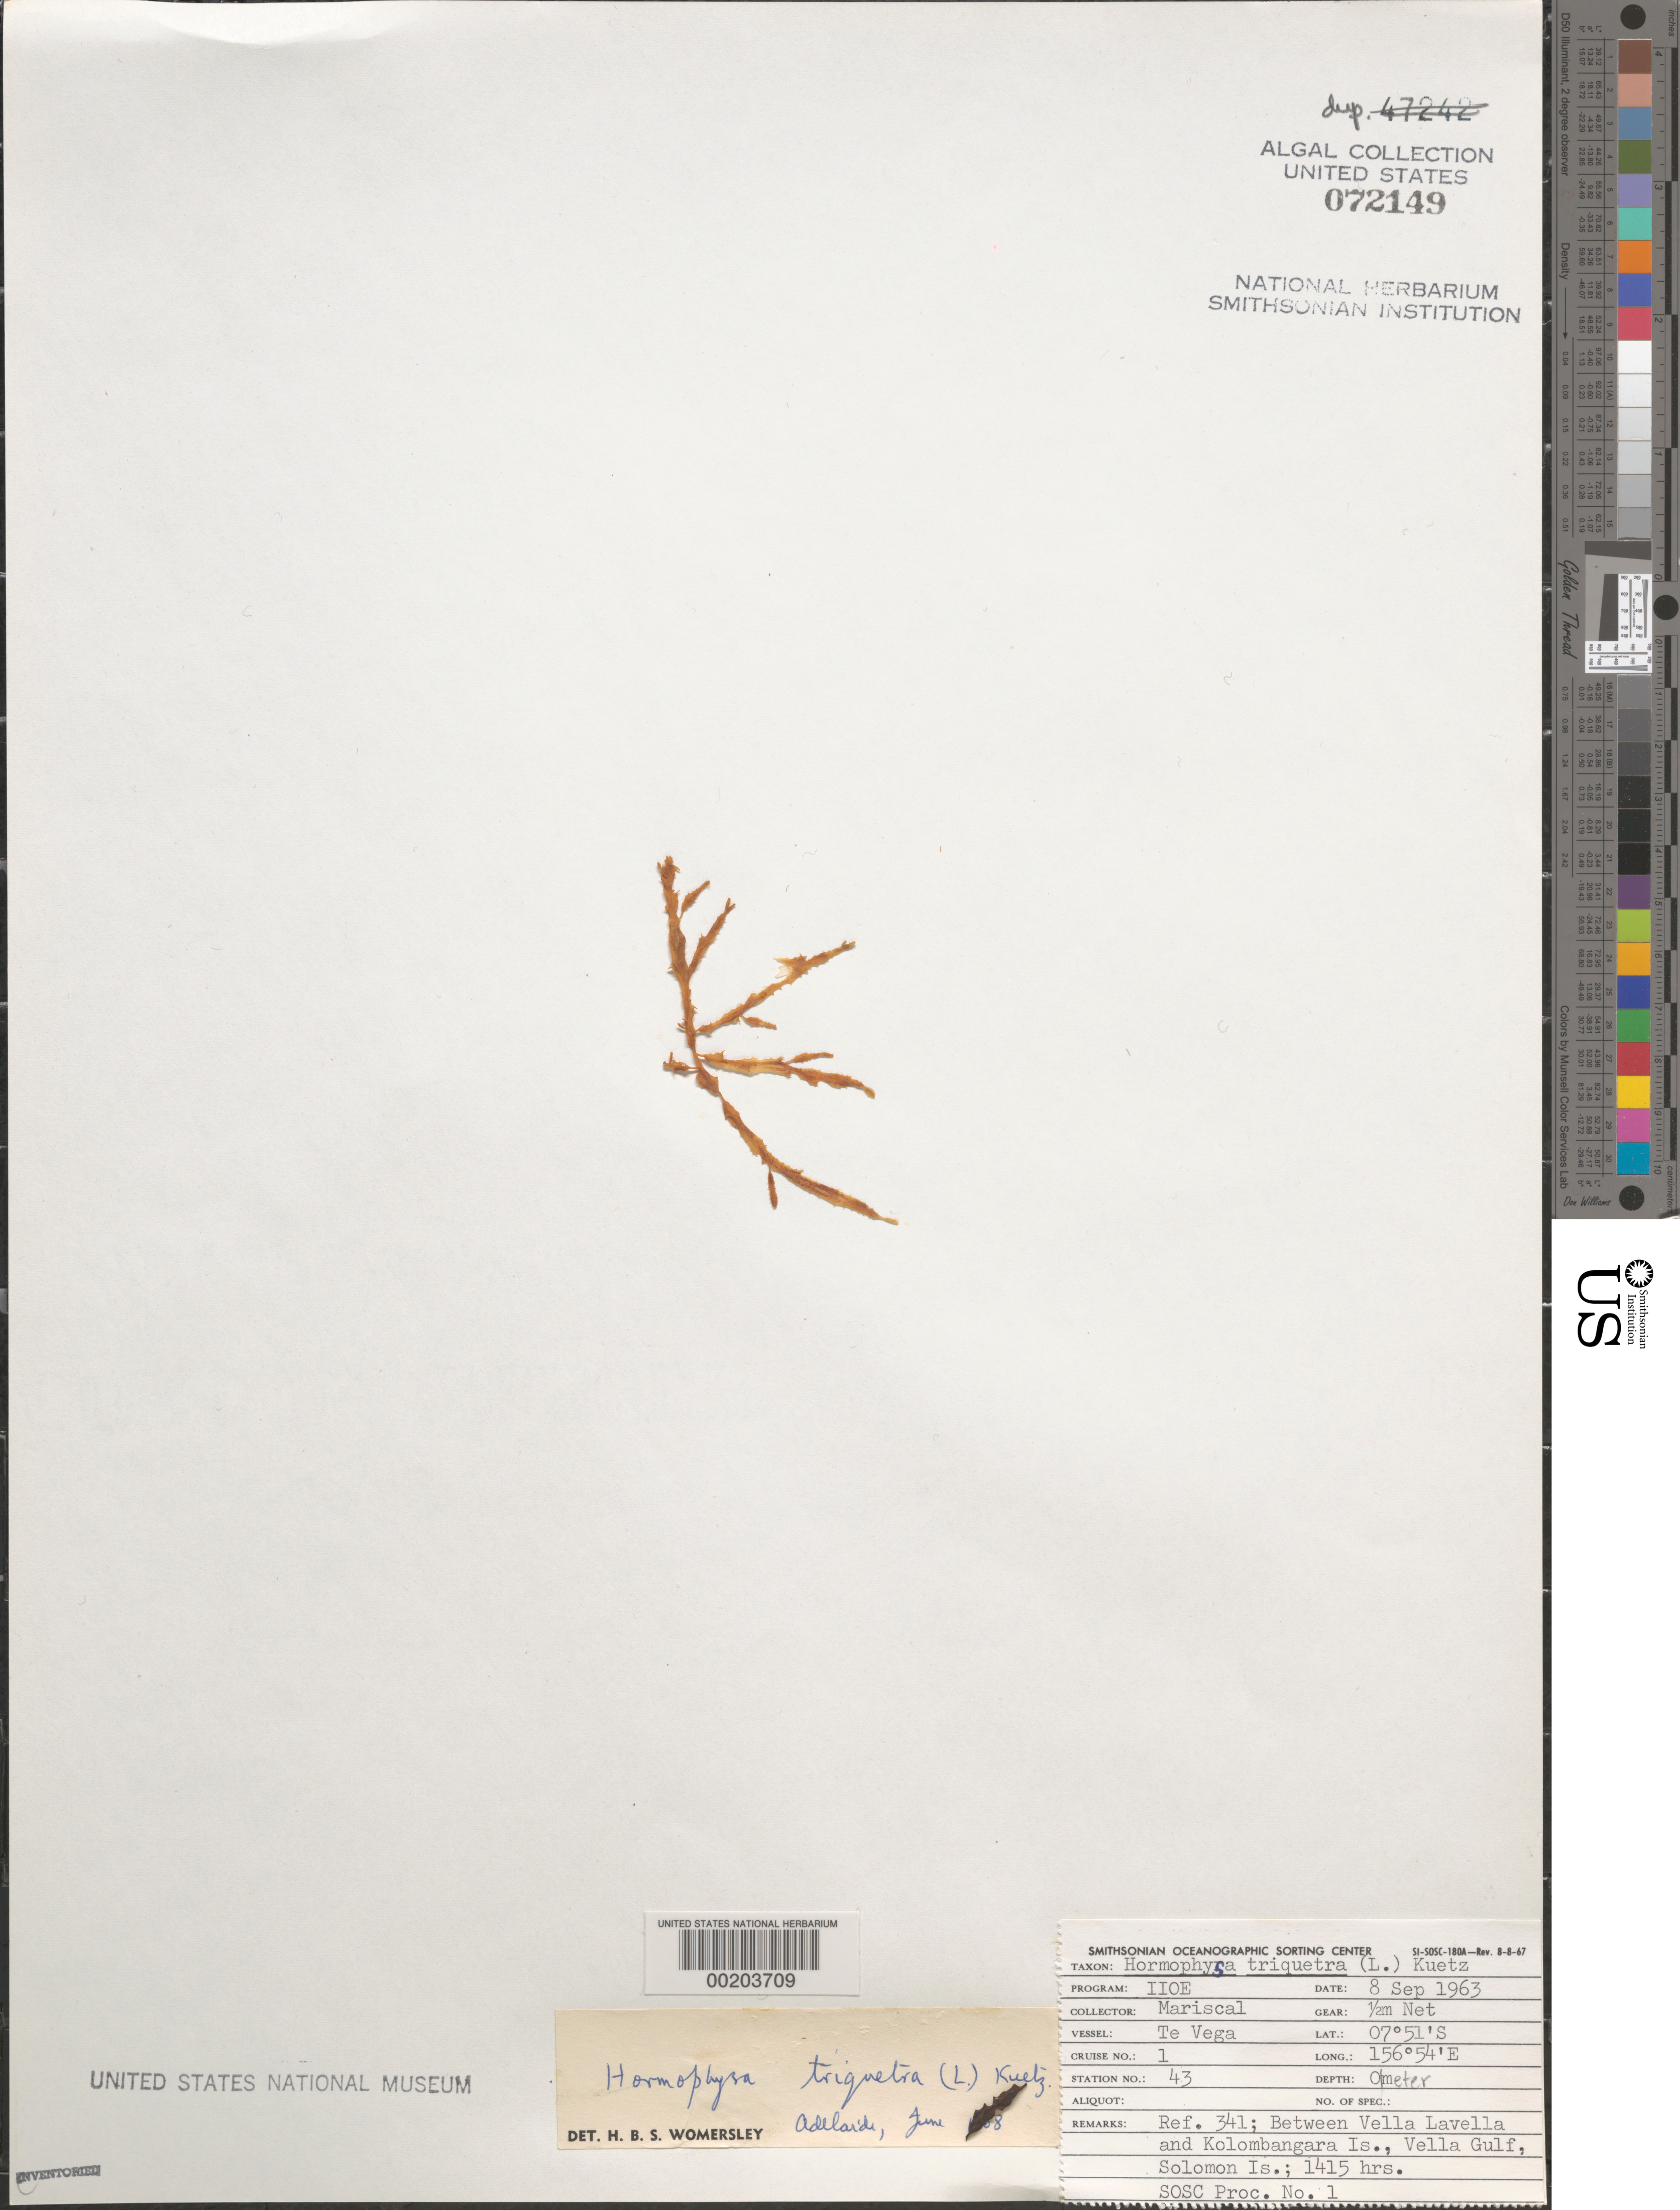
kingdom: Chromista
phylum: Ochrophyta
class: Phaeophyceae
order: Fucales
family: Sargassaceae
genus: Hormophysa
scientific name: Hormophysa cuneiformis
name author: (J.F. Gmel.) P.C. Silva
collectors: -. Mariscal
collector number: Station 43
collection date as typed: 08 Sep 1963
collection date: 1963-09-08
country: Solomon Islands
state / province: Solomon Islands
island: Kolombangara [Nduke]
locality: Vella Gulf, between Vella Lavella Island and Kolombangara Island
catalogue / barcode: US 72149